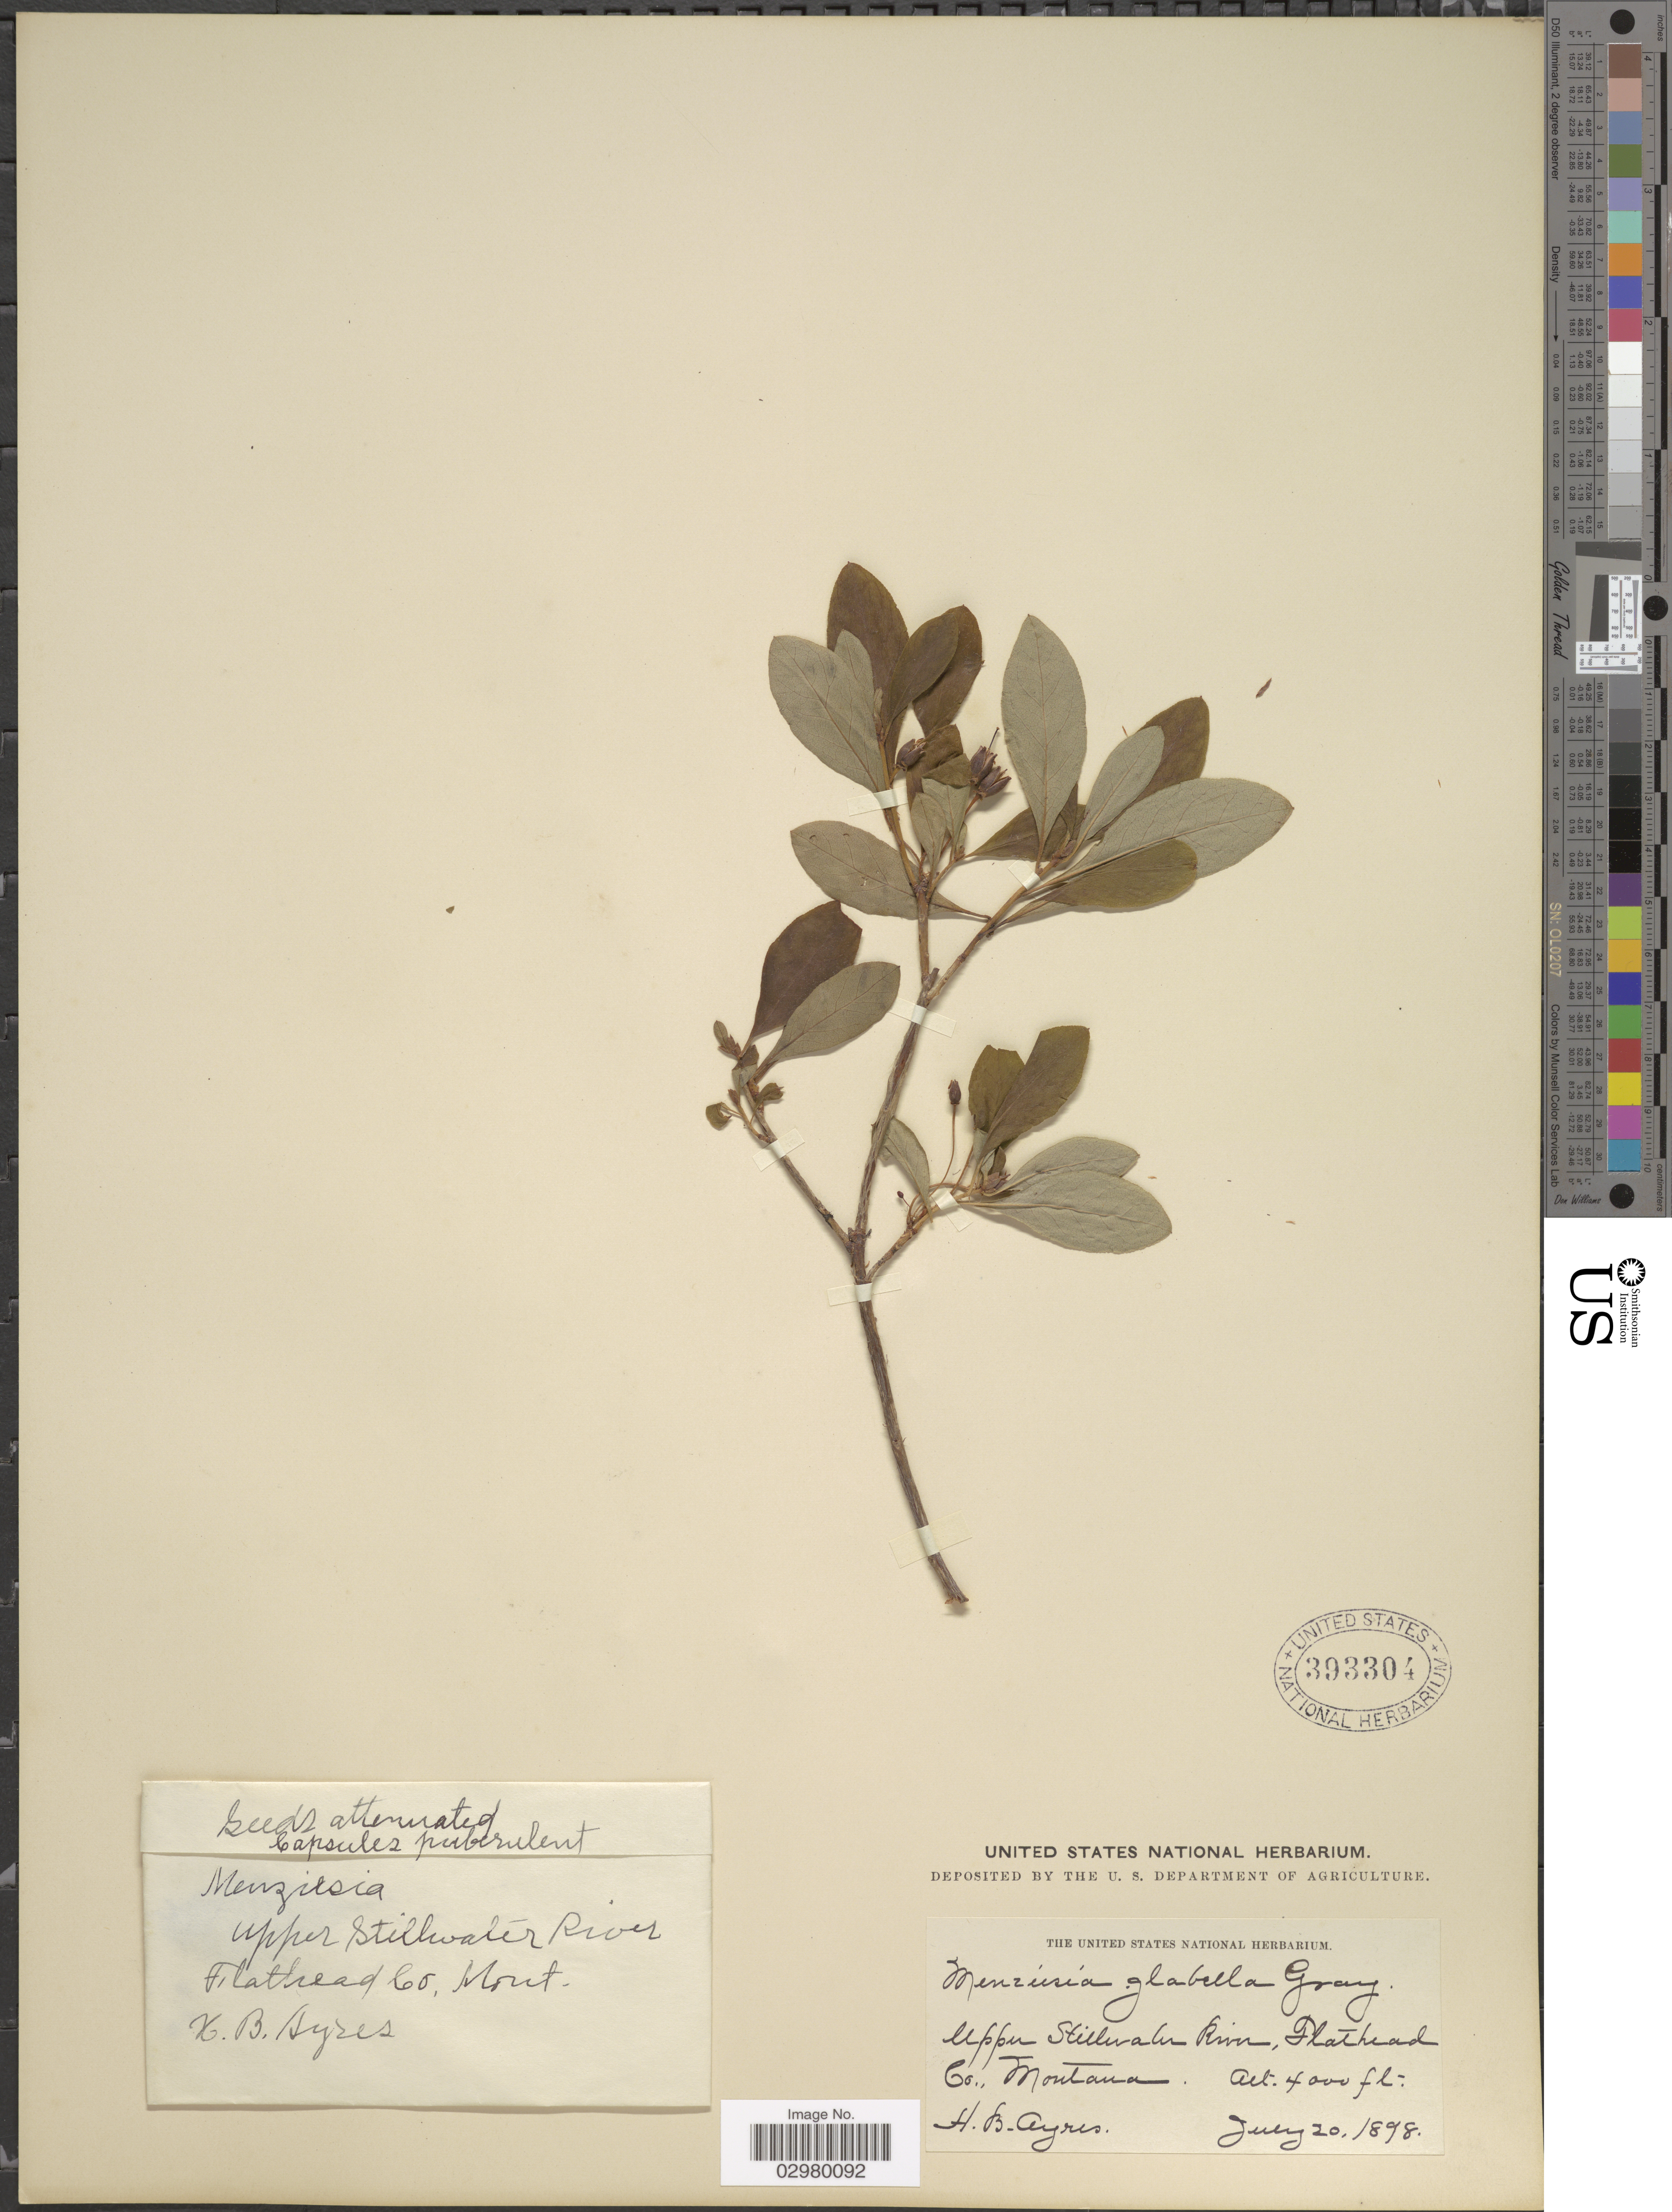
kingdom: Plantae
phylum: Tracheophyta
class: Magnoliopsida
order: Ericales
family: Ericaceae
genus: Menziesia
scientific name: Menziesia ferruginea subsp. glabella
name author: (A. Gray) Calder & Roy L. Taylor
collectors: H. Ayres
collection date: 1898-07-20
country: United States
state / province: Montana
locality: Upper Stillwater River, Flathead Co.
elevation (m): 1219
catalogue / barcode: US 393304